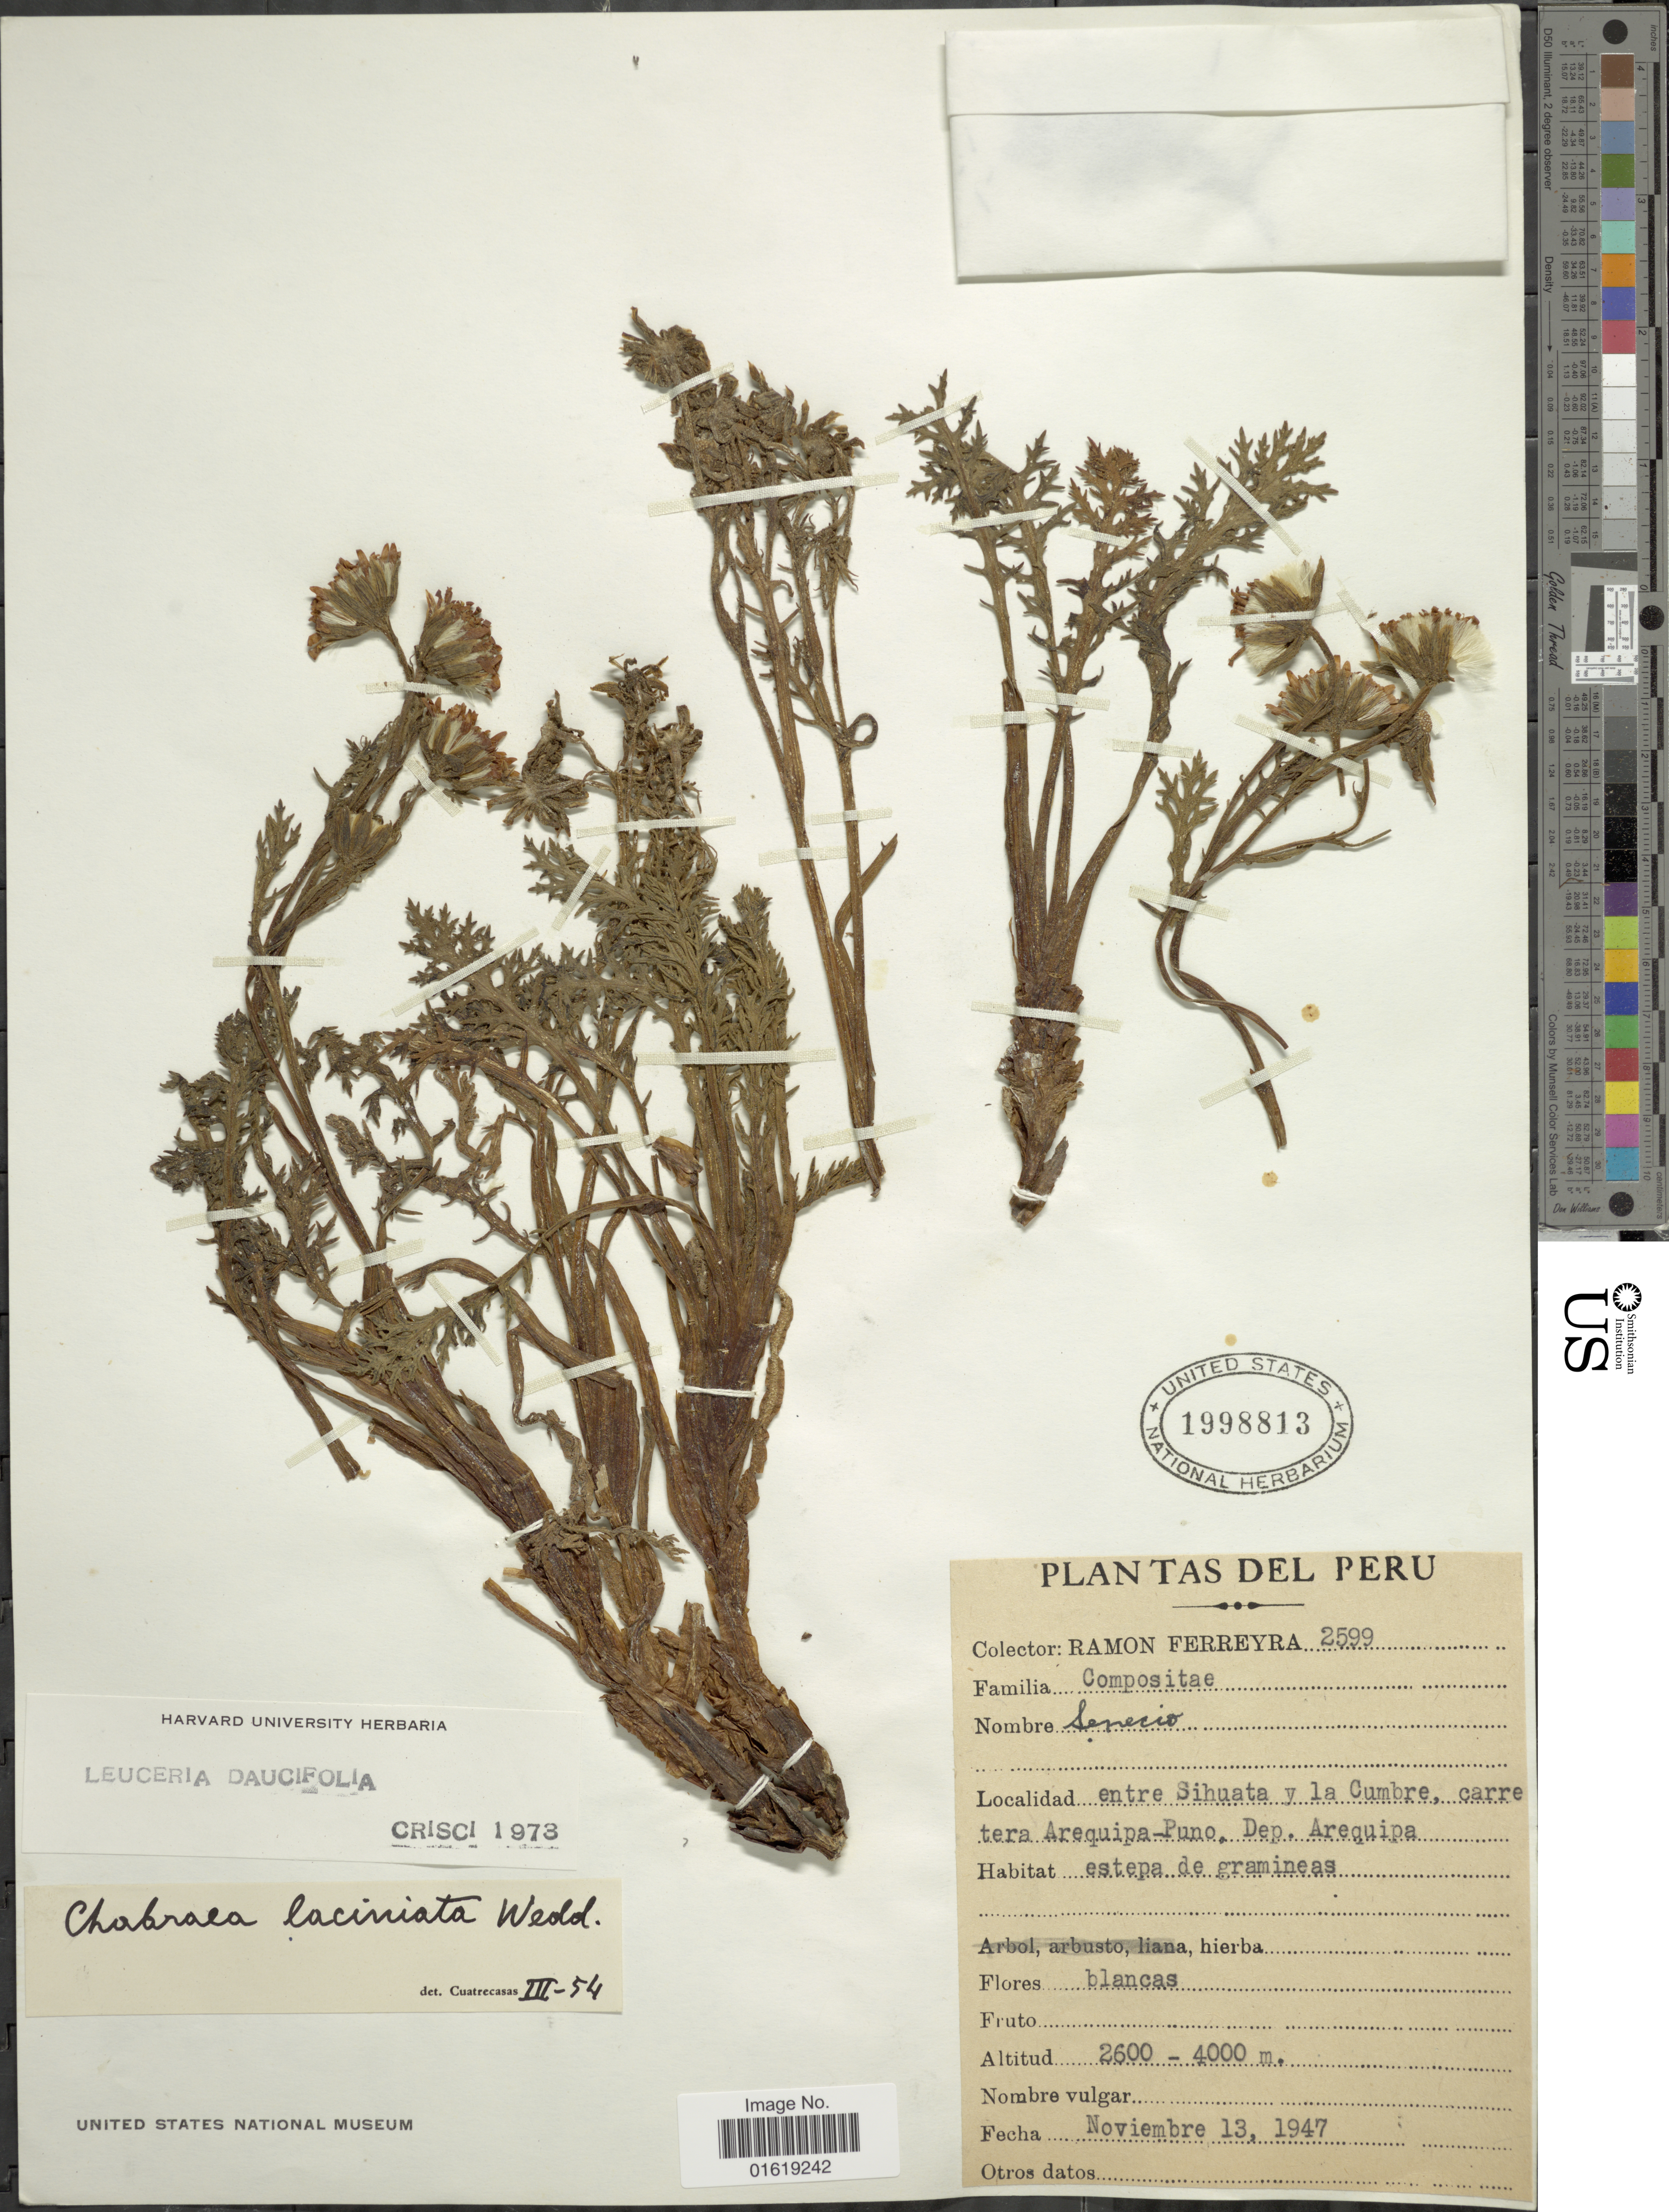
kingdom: Plantae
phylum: Tracheophyta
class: Magnoliopsida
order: Asterales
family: Asteraceae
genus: Leucheria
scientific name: Leucheria daucifolia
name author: Crisci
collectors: R. A. Ferreyra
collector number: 2599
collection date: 1947-11-13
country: Peru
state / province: Arequipa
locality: Entre Sihuata y la Cumbre, carretera Arequipa-Puno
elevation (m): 2600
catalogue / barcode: US 1998813